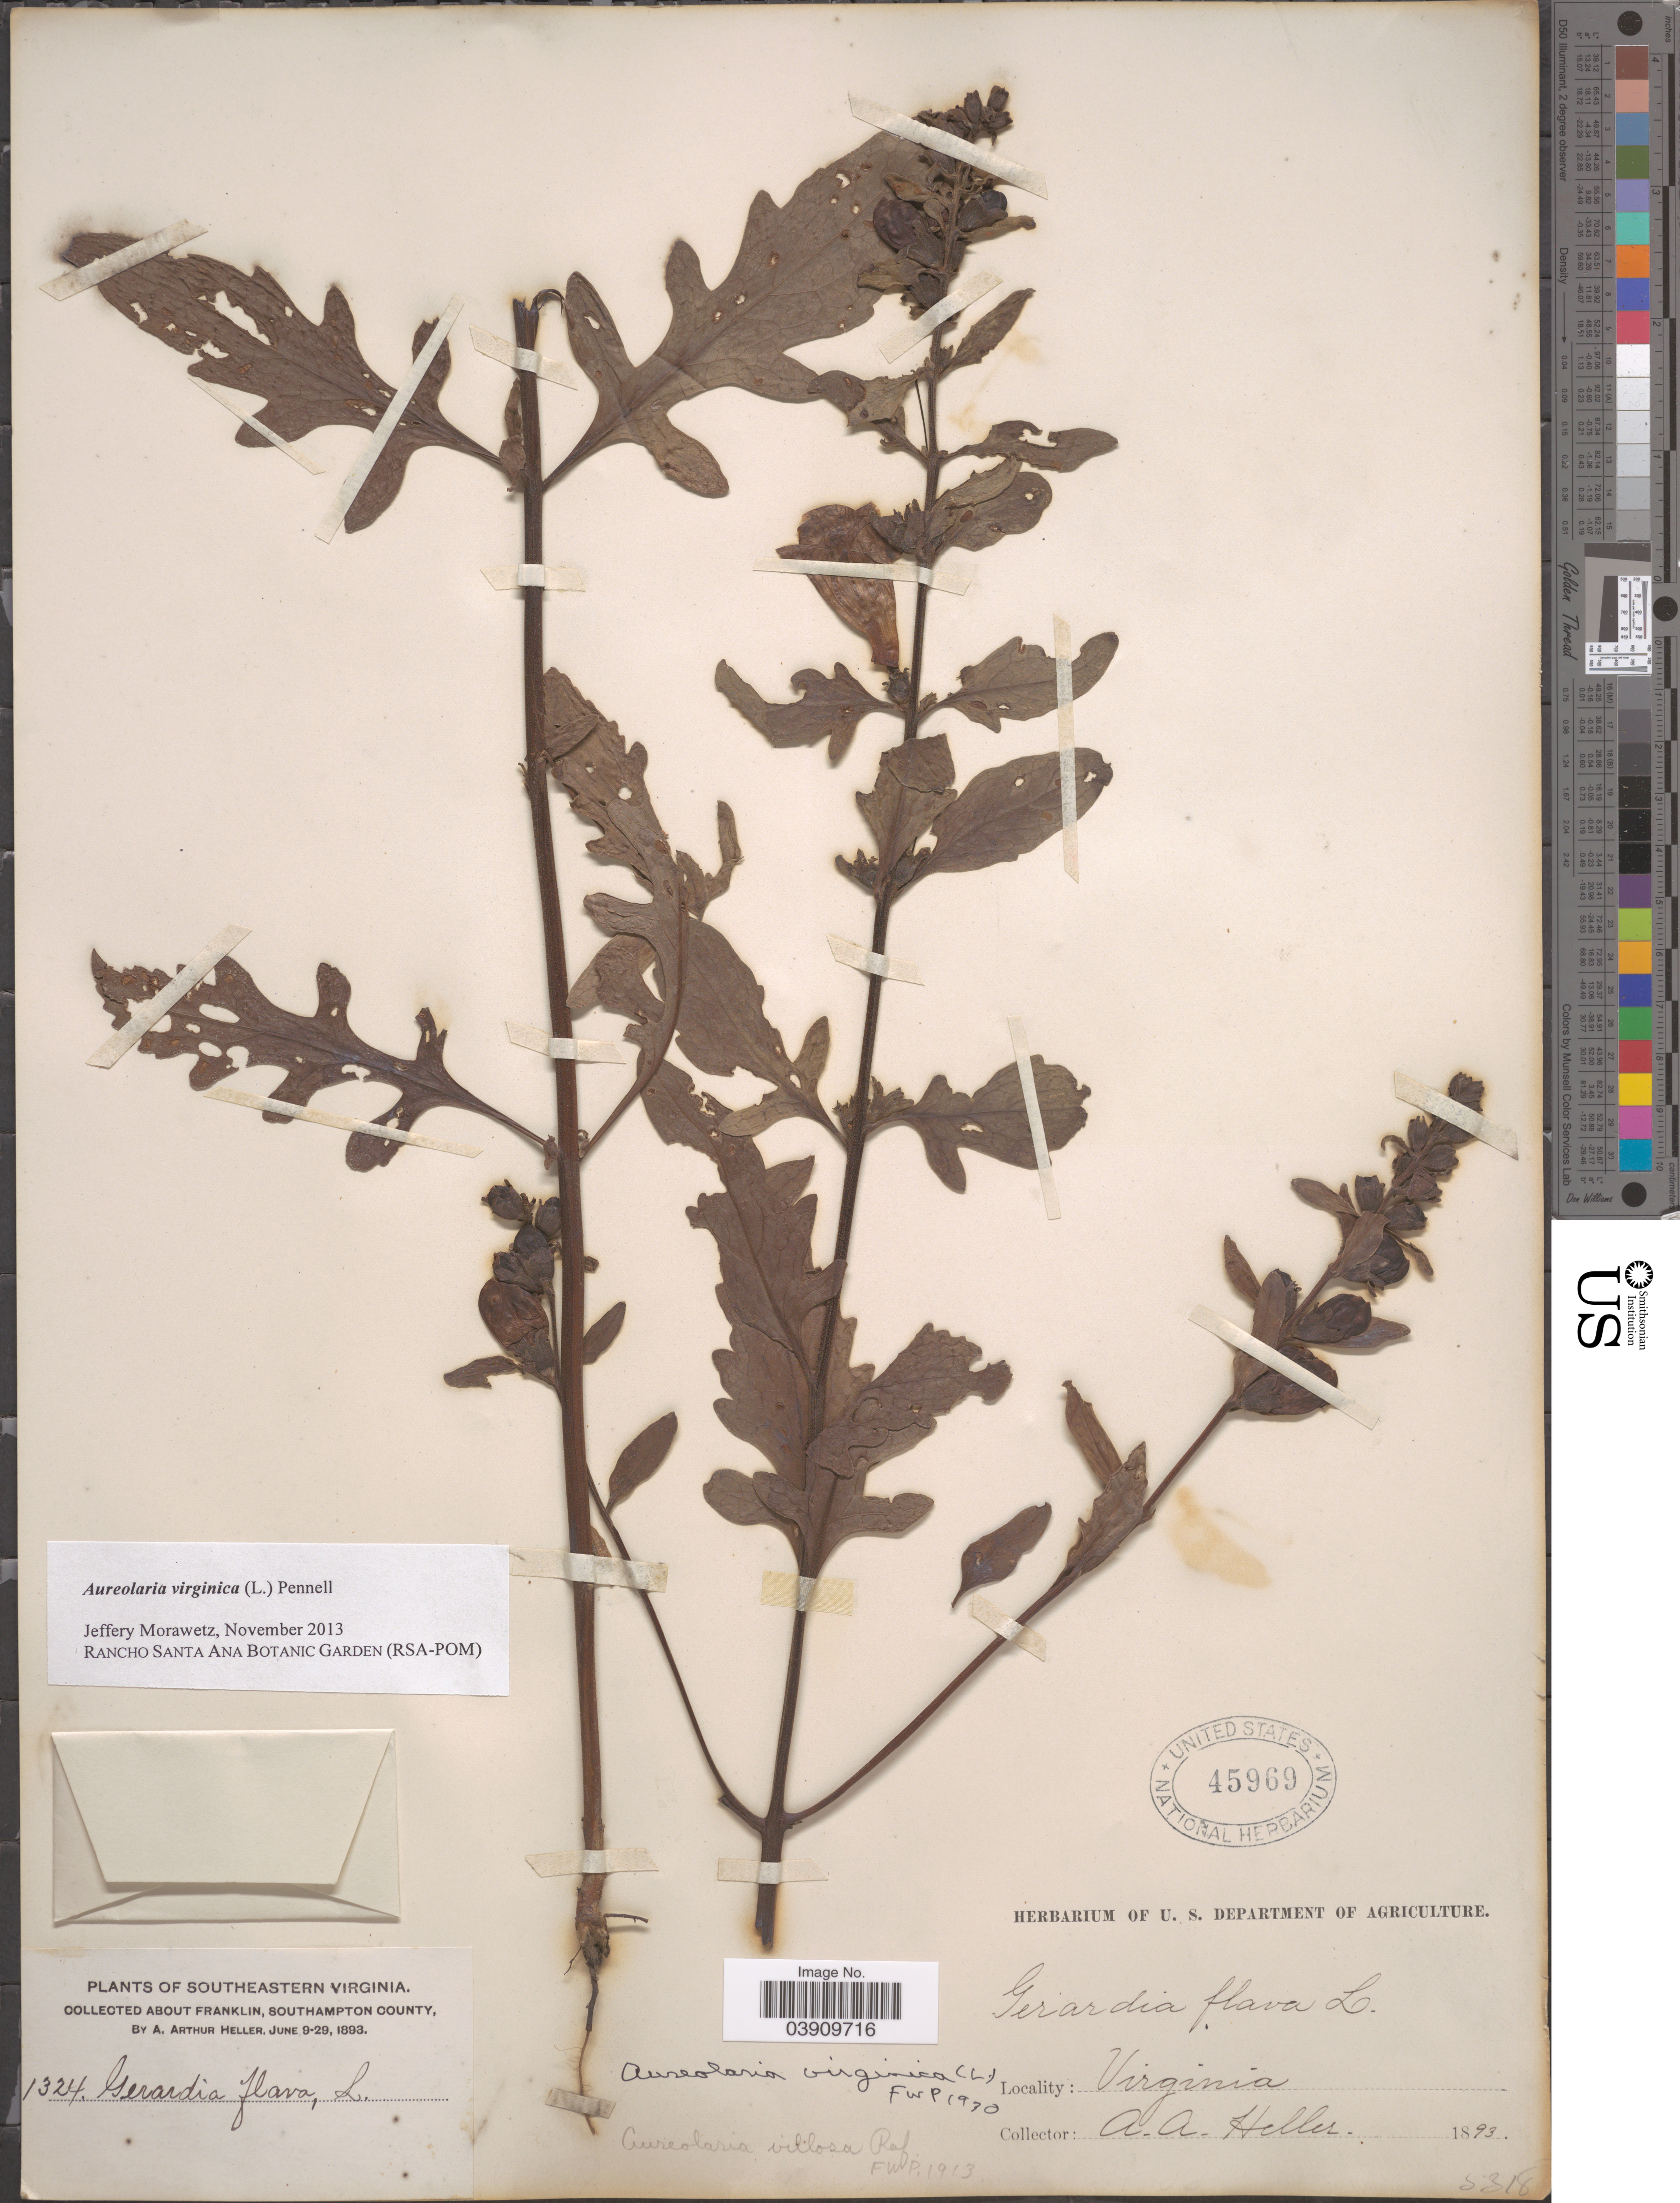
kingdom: Plantae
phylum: Tracheophyta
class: Magnoliopsida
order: Lamiales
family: Orobanchaceae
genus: Aureolaria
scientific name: Aureolaria virginica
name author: (L.) Pennell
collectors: A. A. Heller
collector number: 1324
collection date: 1893-06-09/1893-06-29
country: United States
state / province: Virginia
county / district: Southampton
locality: Southeastern Virginia. About Franklin, Southampton County.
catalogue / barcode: US 45969